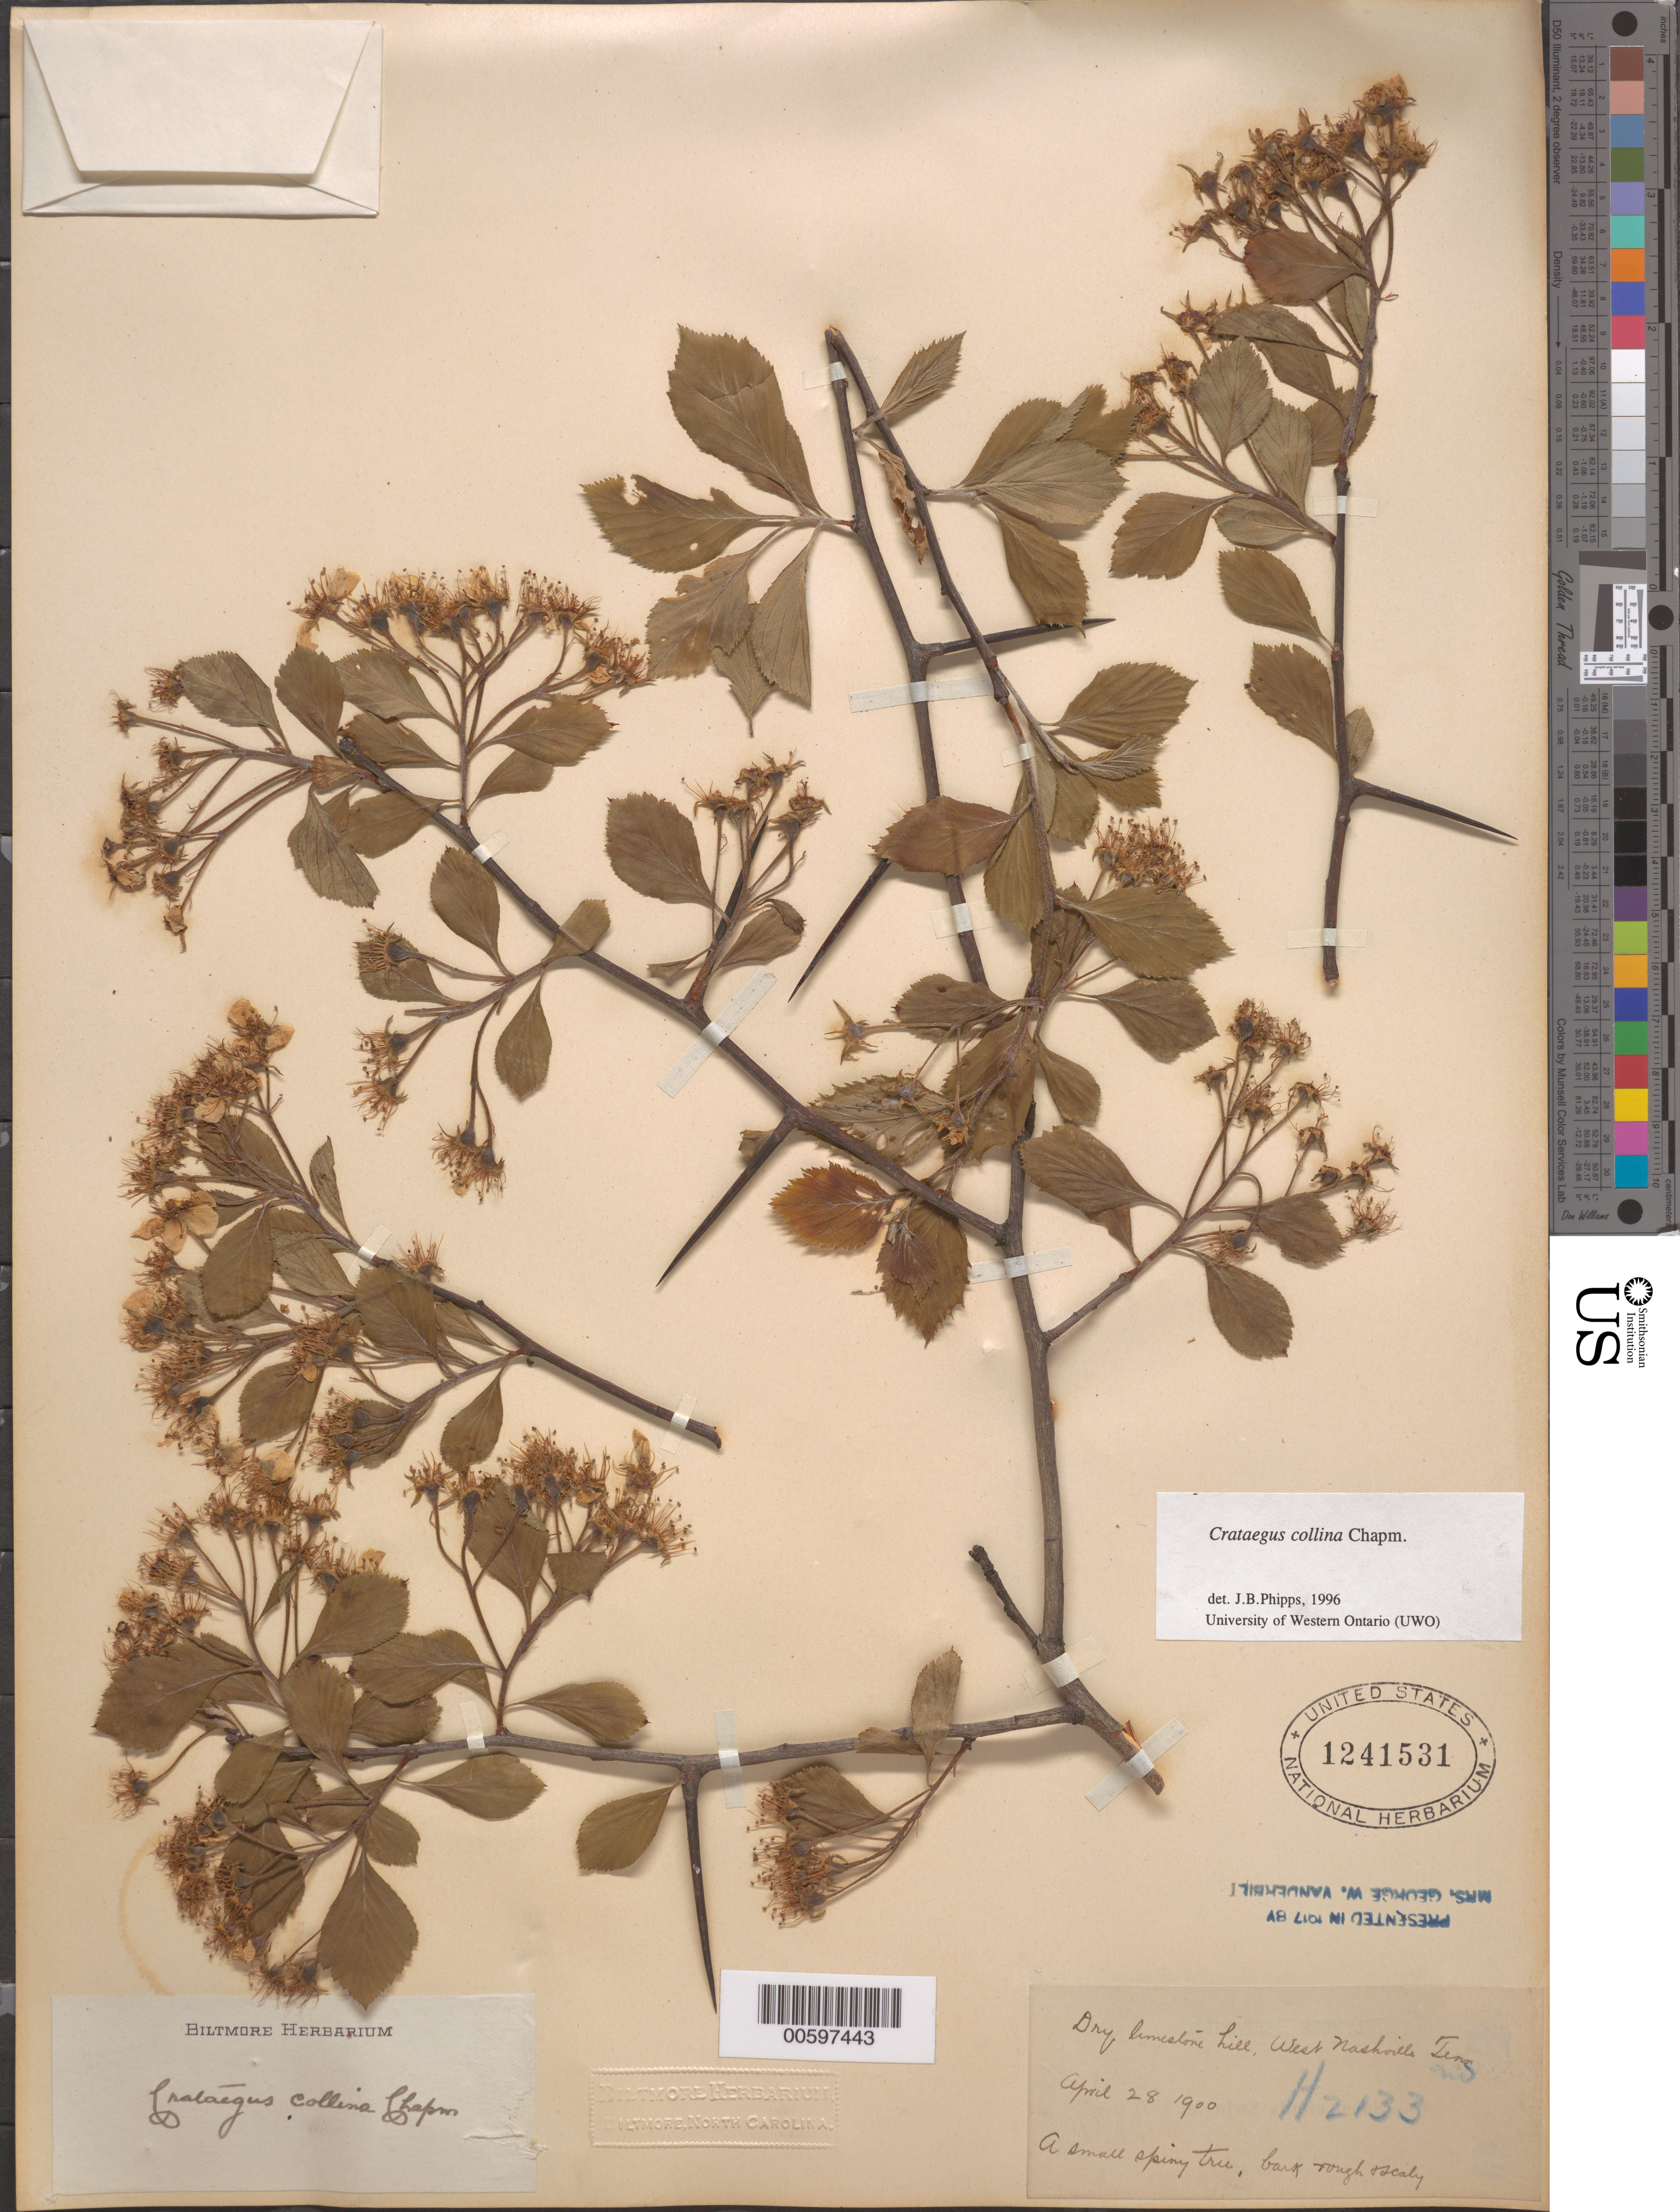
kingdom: Plantae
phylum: Tracheophyta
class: Magnoliopsida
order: Rosales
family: Rosaceae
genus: Crataegus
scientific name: Crataegus collina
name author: Chapm.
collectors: ex herb. Biltmore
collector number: H2133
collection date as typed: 28 Apr 1900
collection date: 1900-04-28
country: United States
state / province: Tennessee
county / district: Davidson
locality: West Nashville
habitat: Dry limestone hill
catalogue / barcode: US 1241531